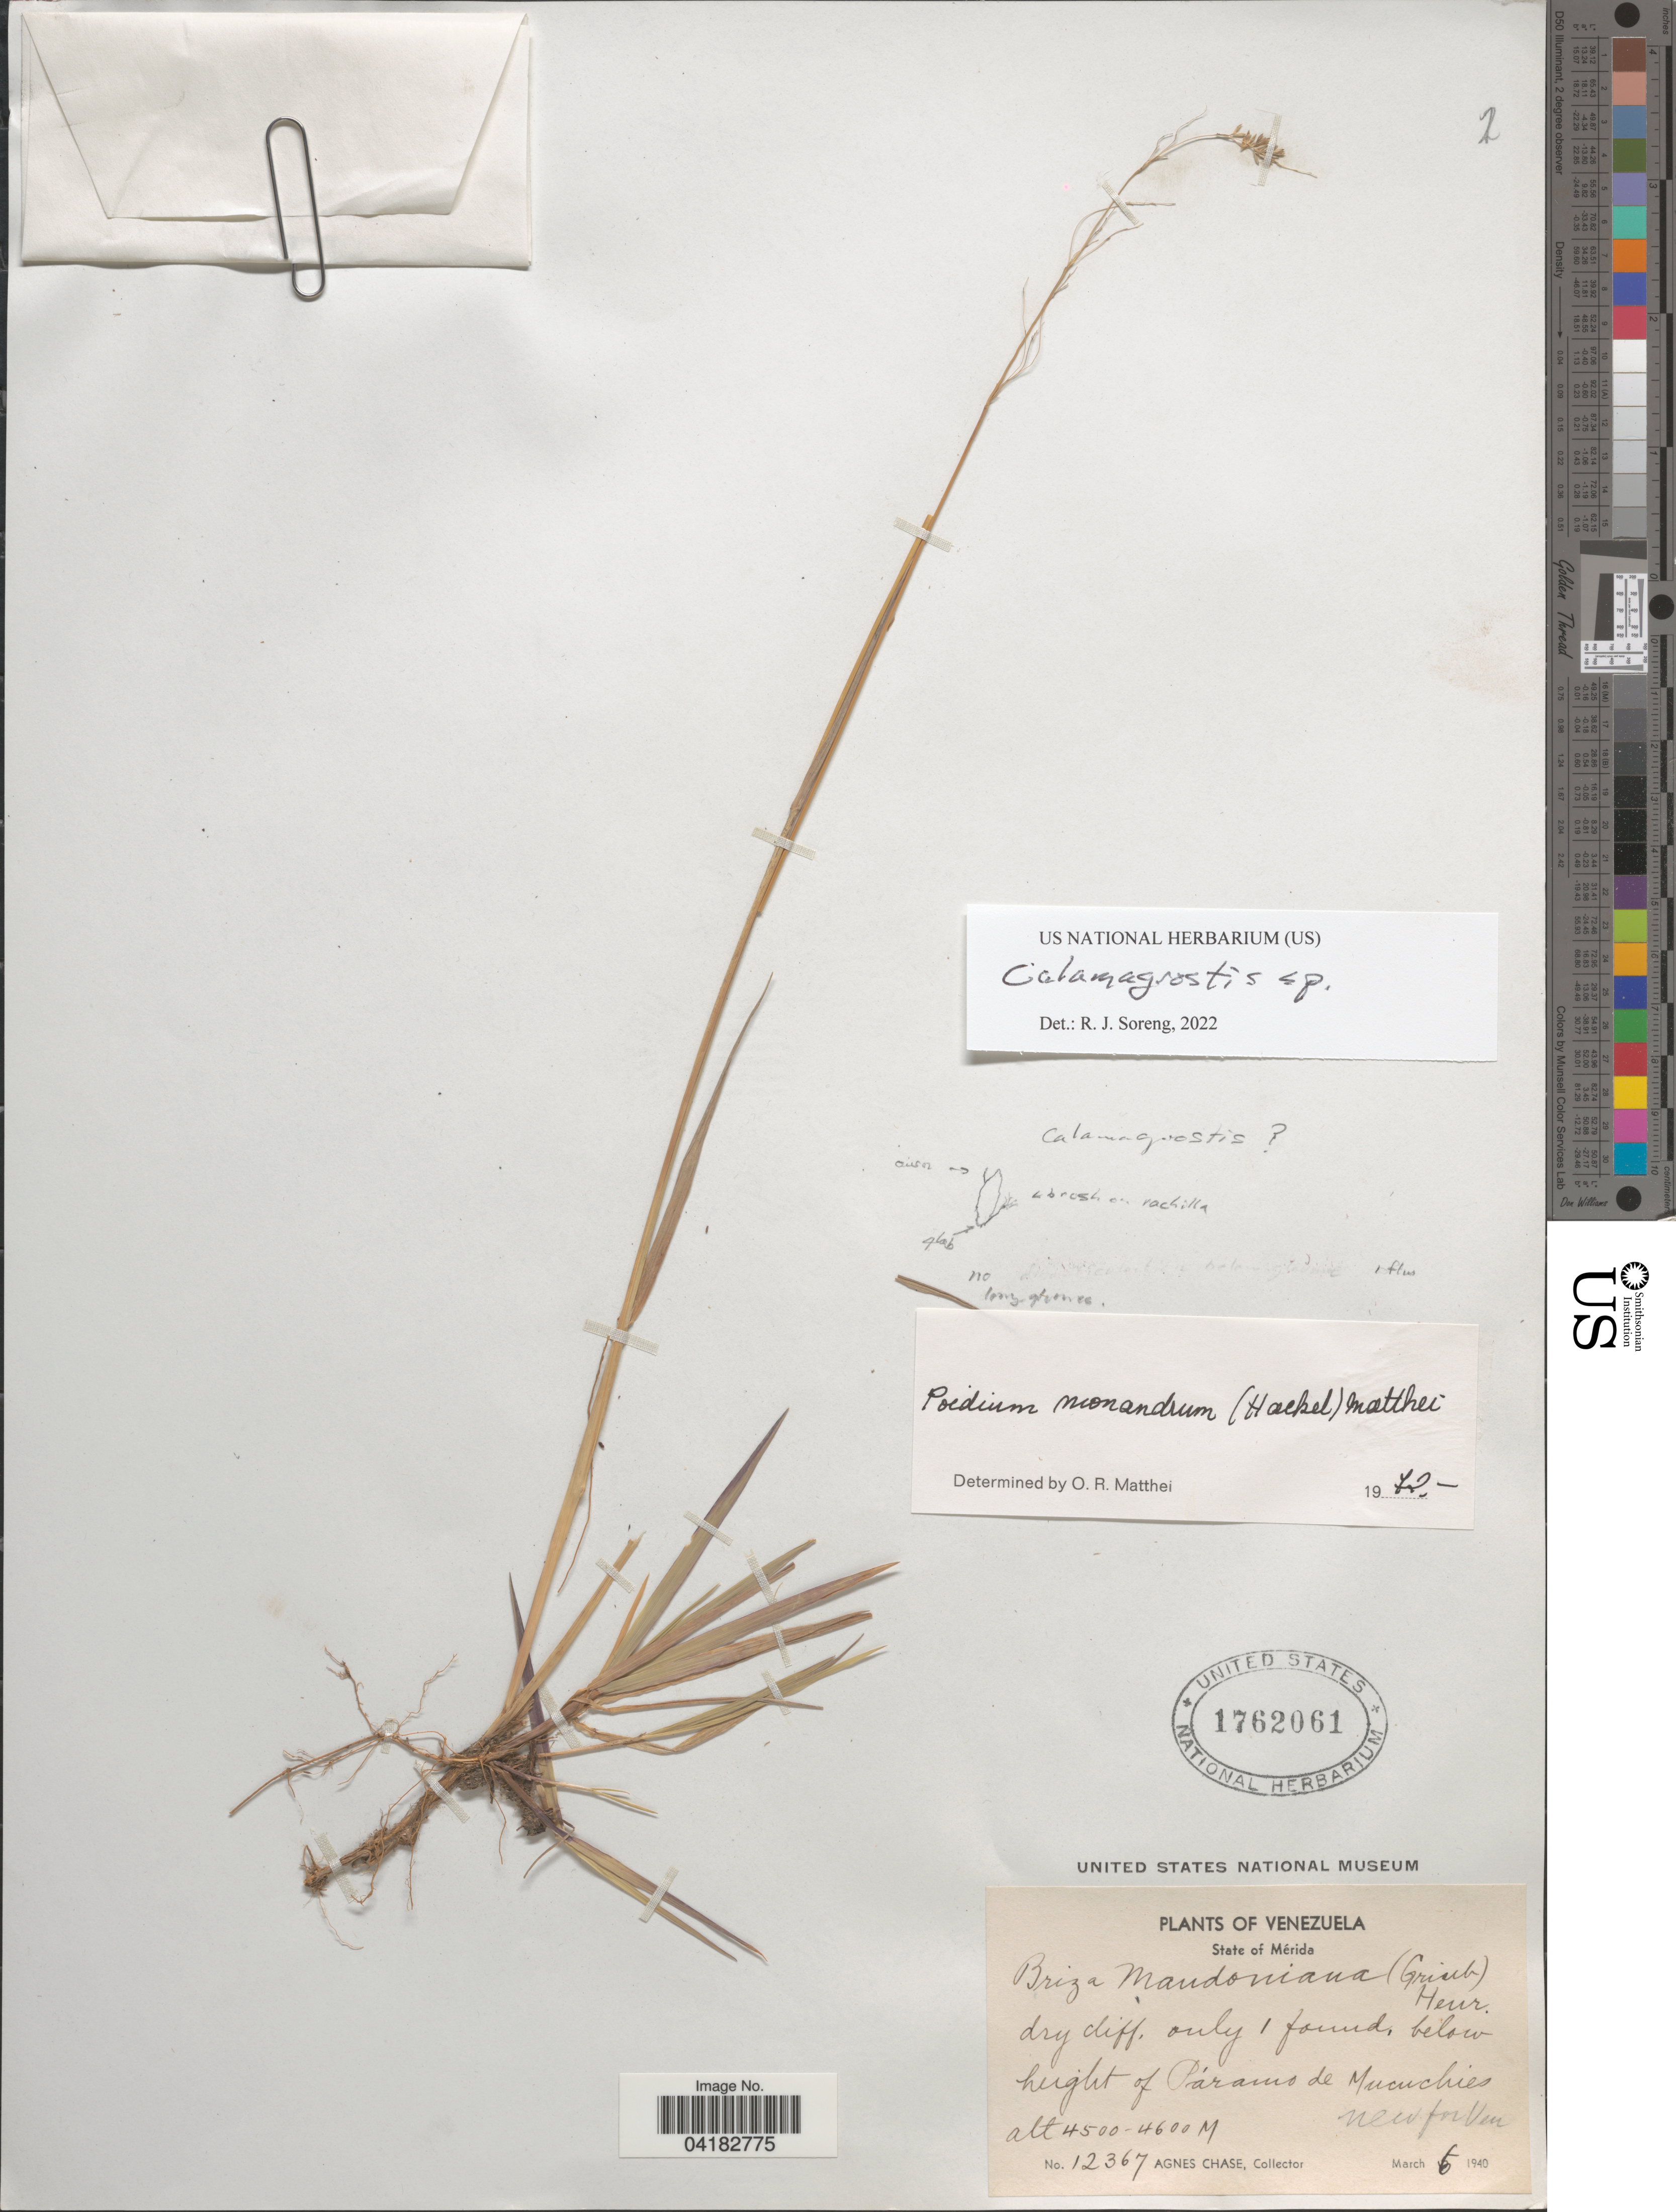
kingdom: Plantae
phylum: Tracheophyta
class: Liliopsida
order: Poales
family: Poaceae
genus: Calamagrostis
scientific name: Calamagrostis sp.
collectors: A. Chase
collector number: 12367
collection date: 1940-03-06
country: Venezuela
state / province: Merida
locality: Below height of Páramo de Mucuchies.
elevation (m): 4500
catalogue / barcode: US 1762061